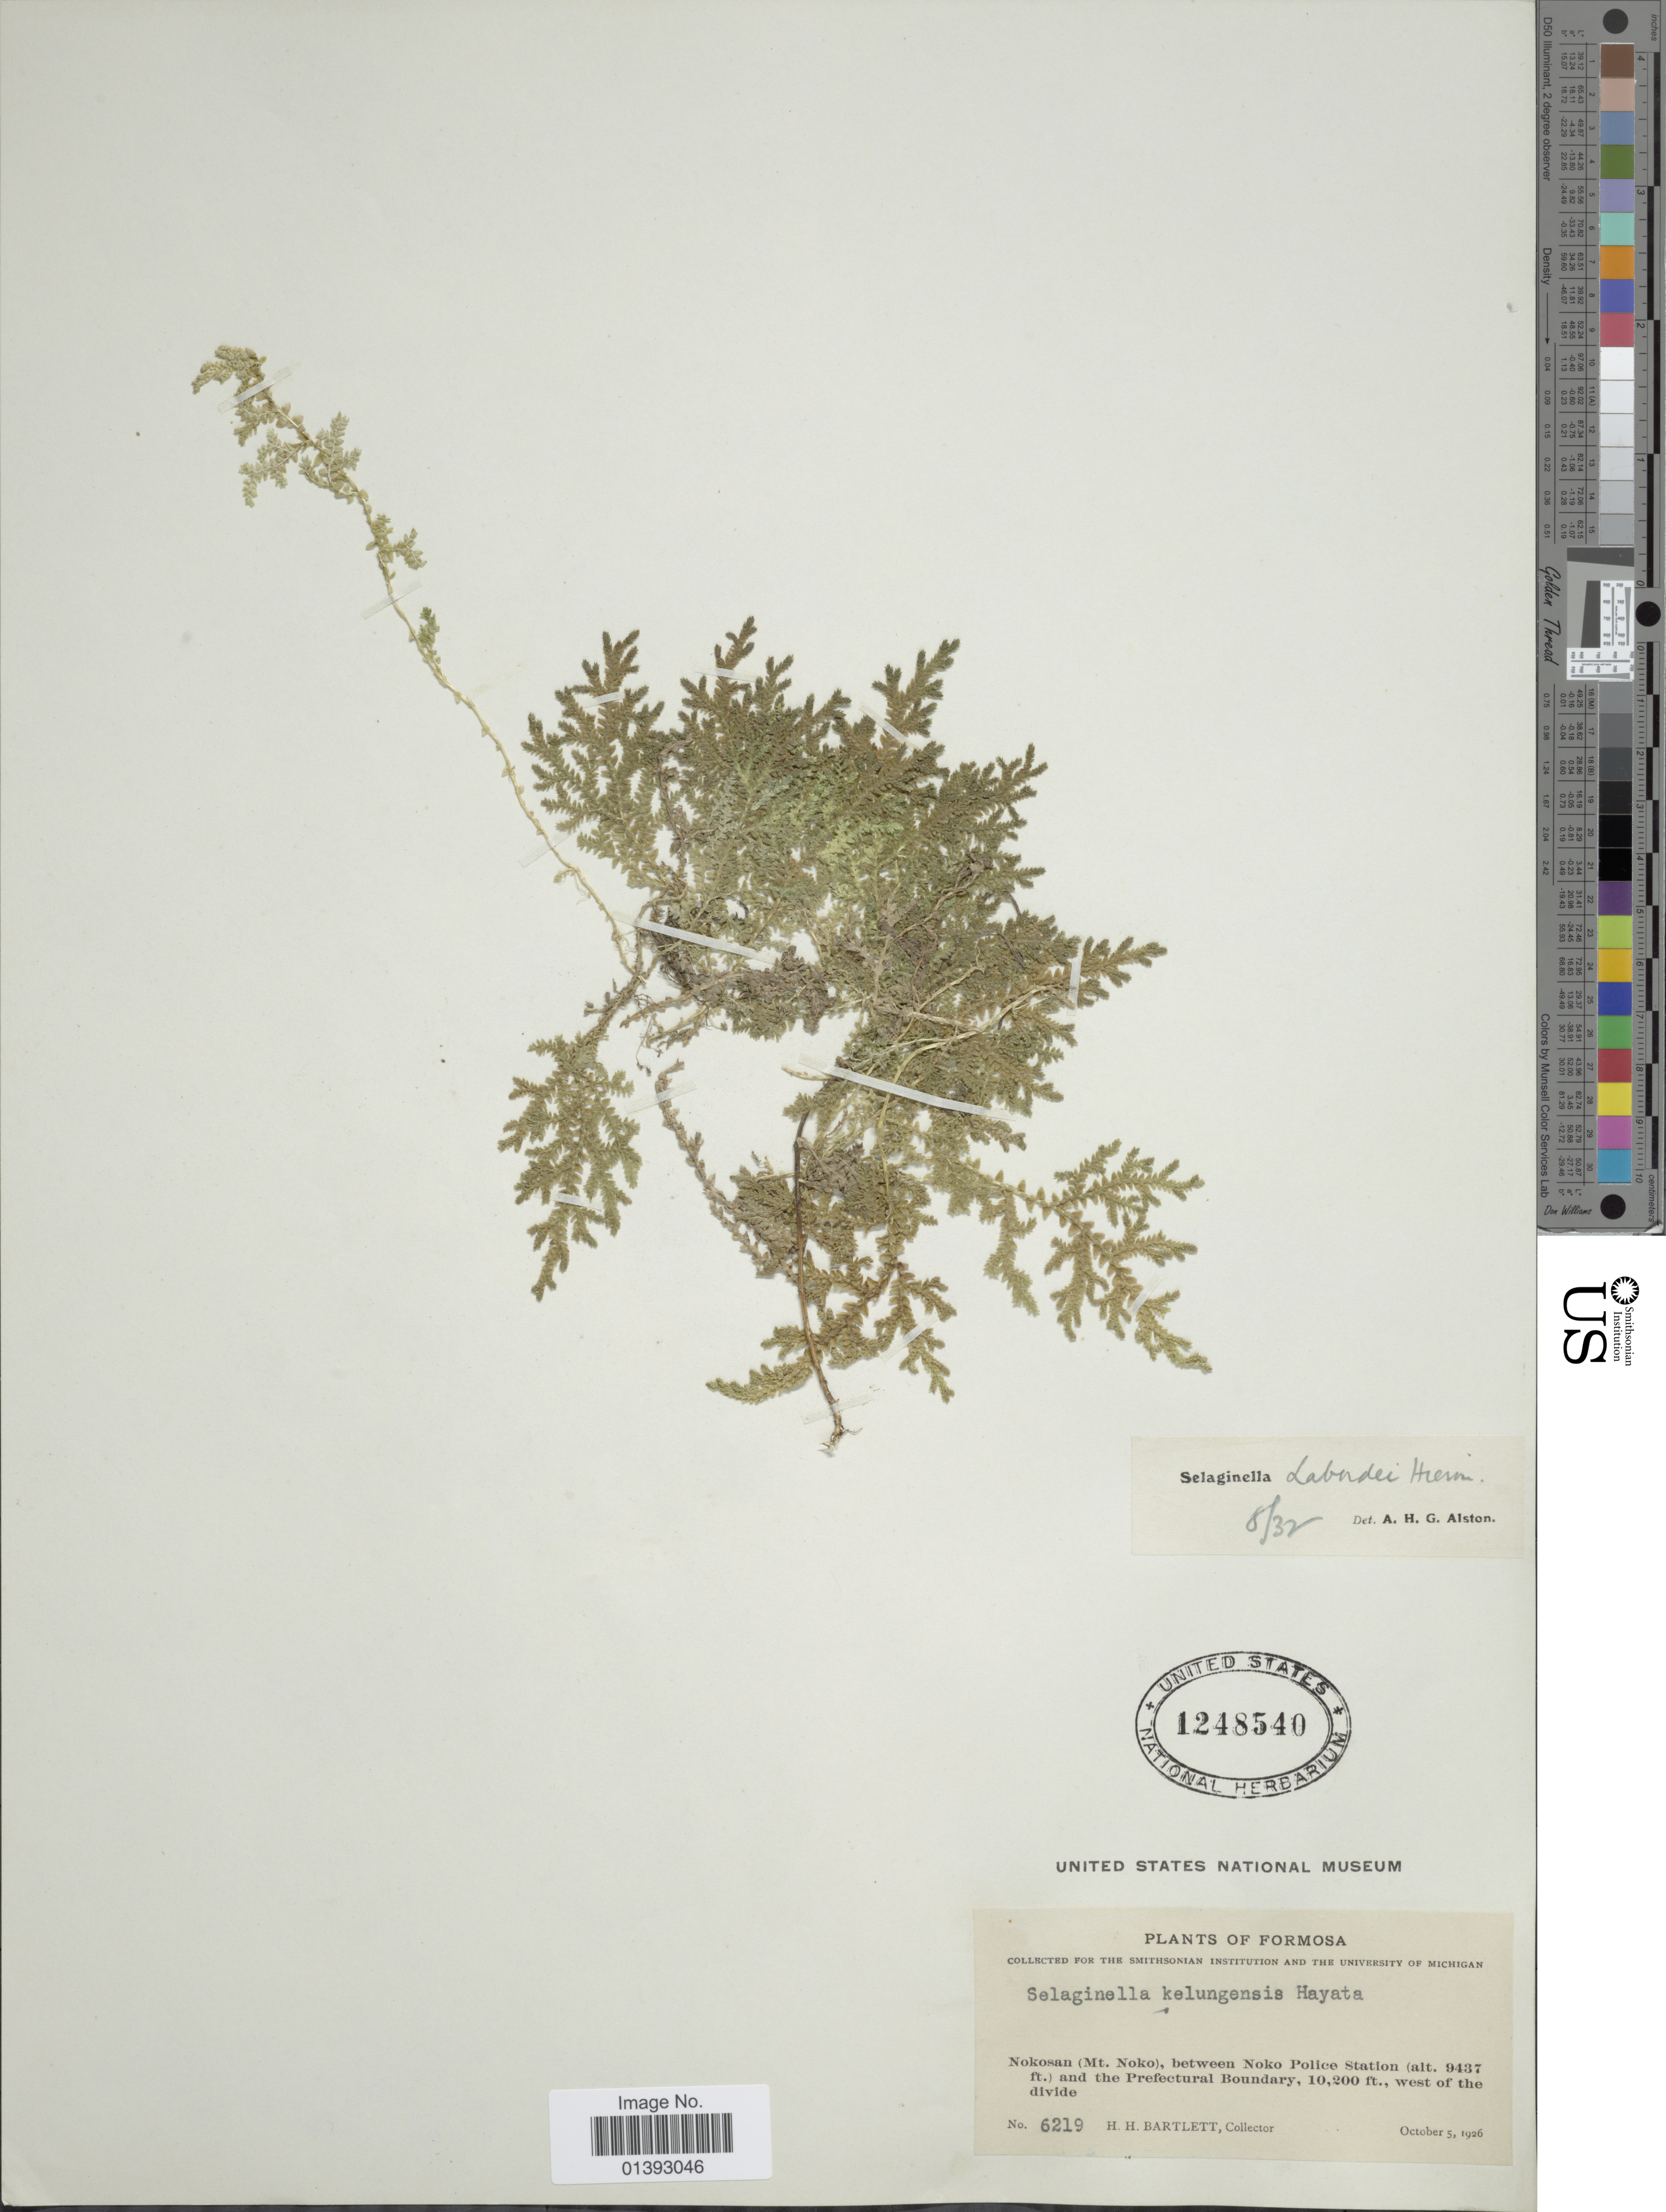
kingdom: Plantae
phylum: Tracheophyta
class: Lycopodiopsida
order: Selaginellales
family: Selaginellaceae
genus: Selaginella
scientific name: Selaginella labordei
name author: Hieron. ex Christ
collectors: H. H. Bartlett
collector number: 6219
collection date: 1926-10-05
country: Taiwan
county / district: Hualien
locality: Nokosan(Mt. Noko), between Noko Police Station and the Prefectural Boundary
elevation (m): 2876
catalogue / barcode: US 1248540